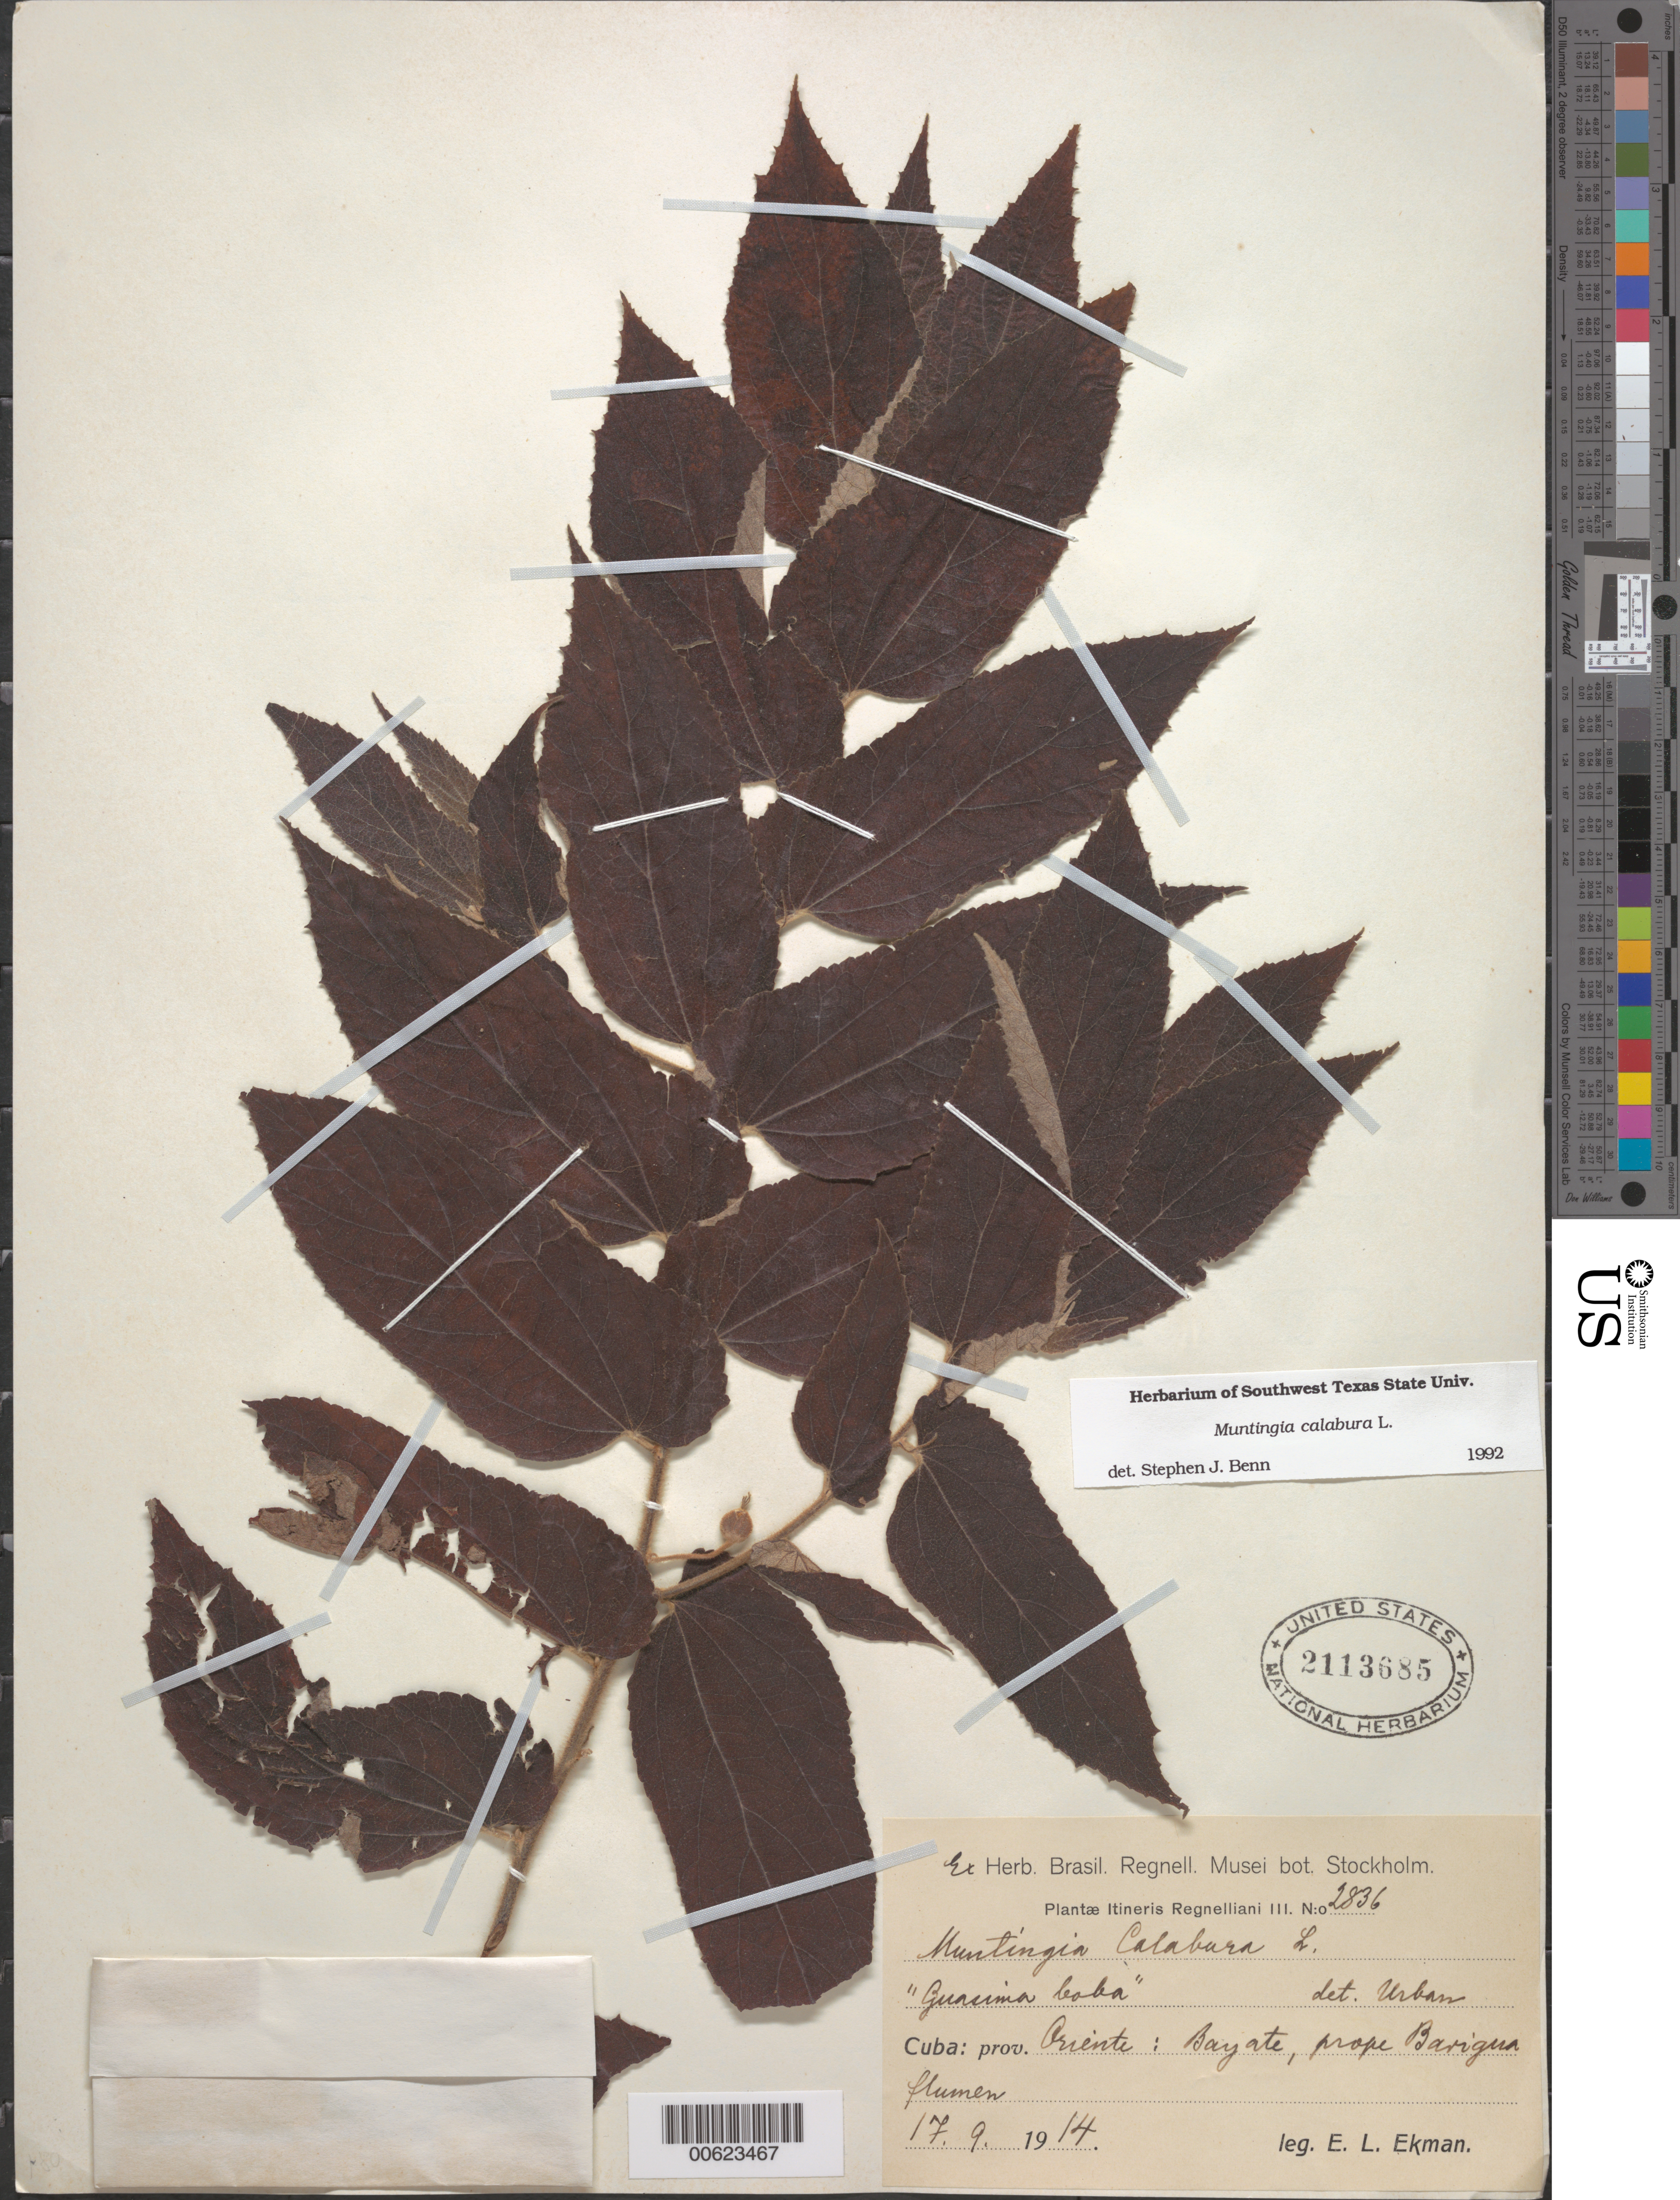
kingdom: Plantae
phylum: Tracheophyta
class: Magnoliopsida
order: Malvales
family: Muntingiaceae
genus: Muntingia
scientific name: Muntingia calabura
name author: L.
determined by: Benn, S. J.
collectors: E. L. Ekman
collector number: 2836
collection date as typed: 17 Sep 1914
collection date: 1914-09-17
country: Cuba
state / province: Santiago de Cuba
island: Greater Antilles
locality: Bayate, prope Barigua flumen. [In former Oriente Province.]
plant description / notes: Common name: Guasima baba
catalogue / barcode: US 2113685